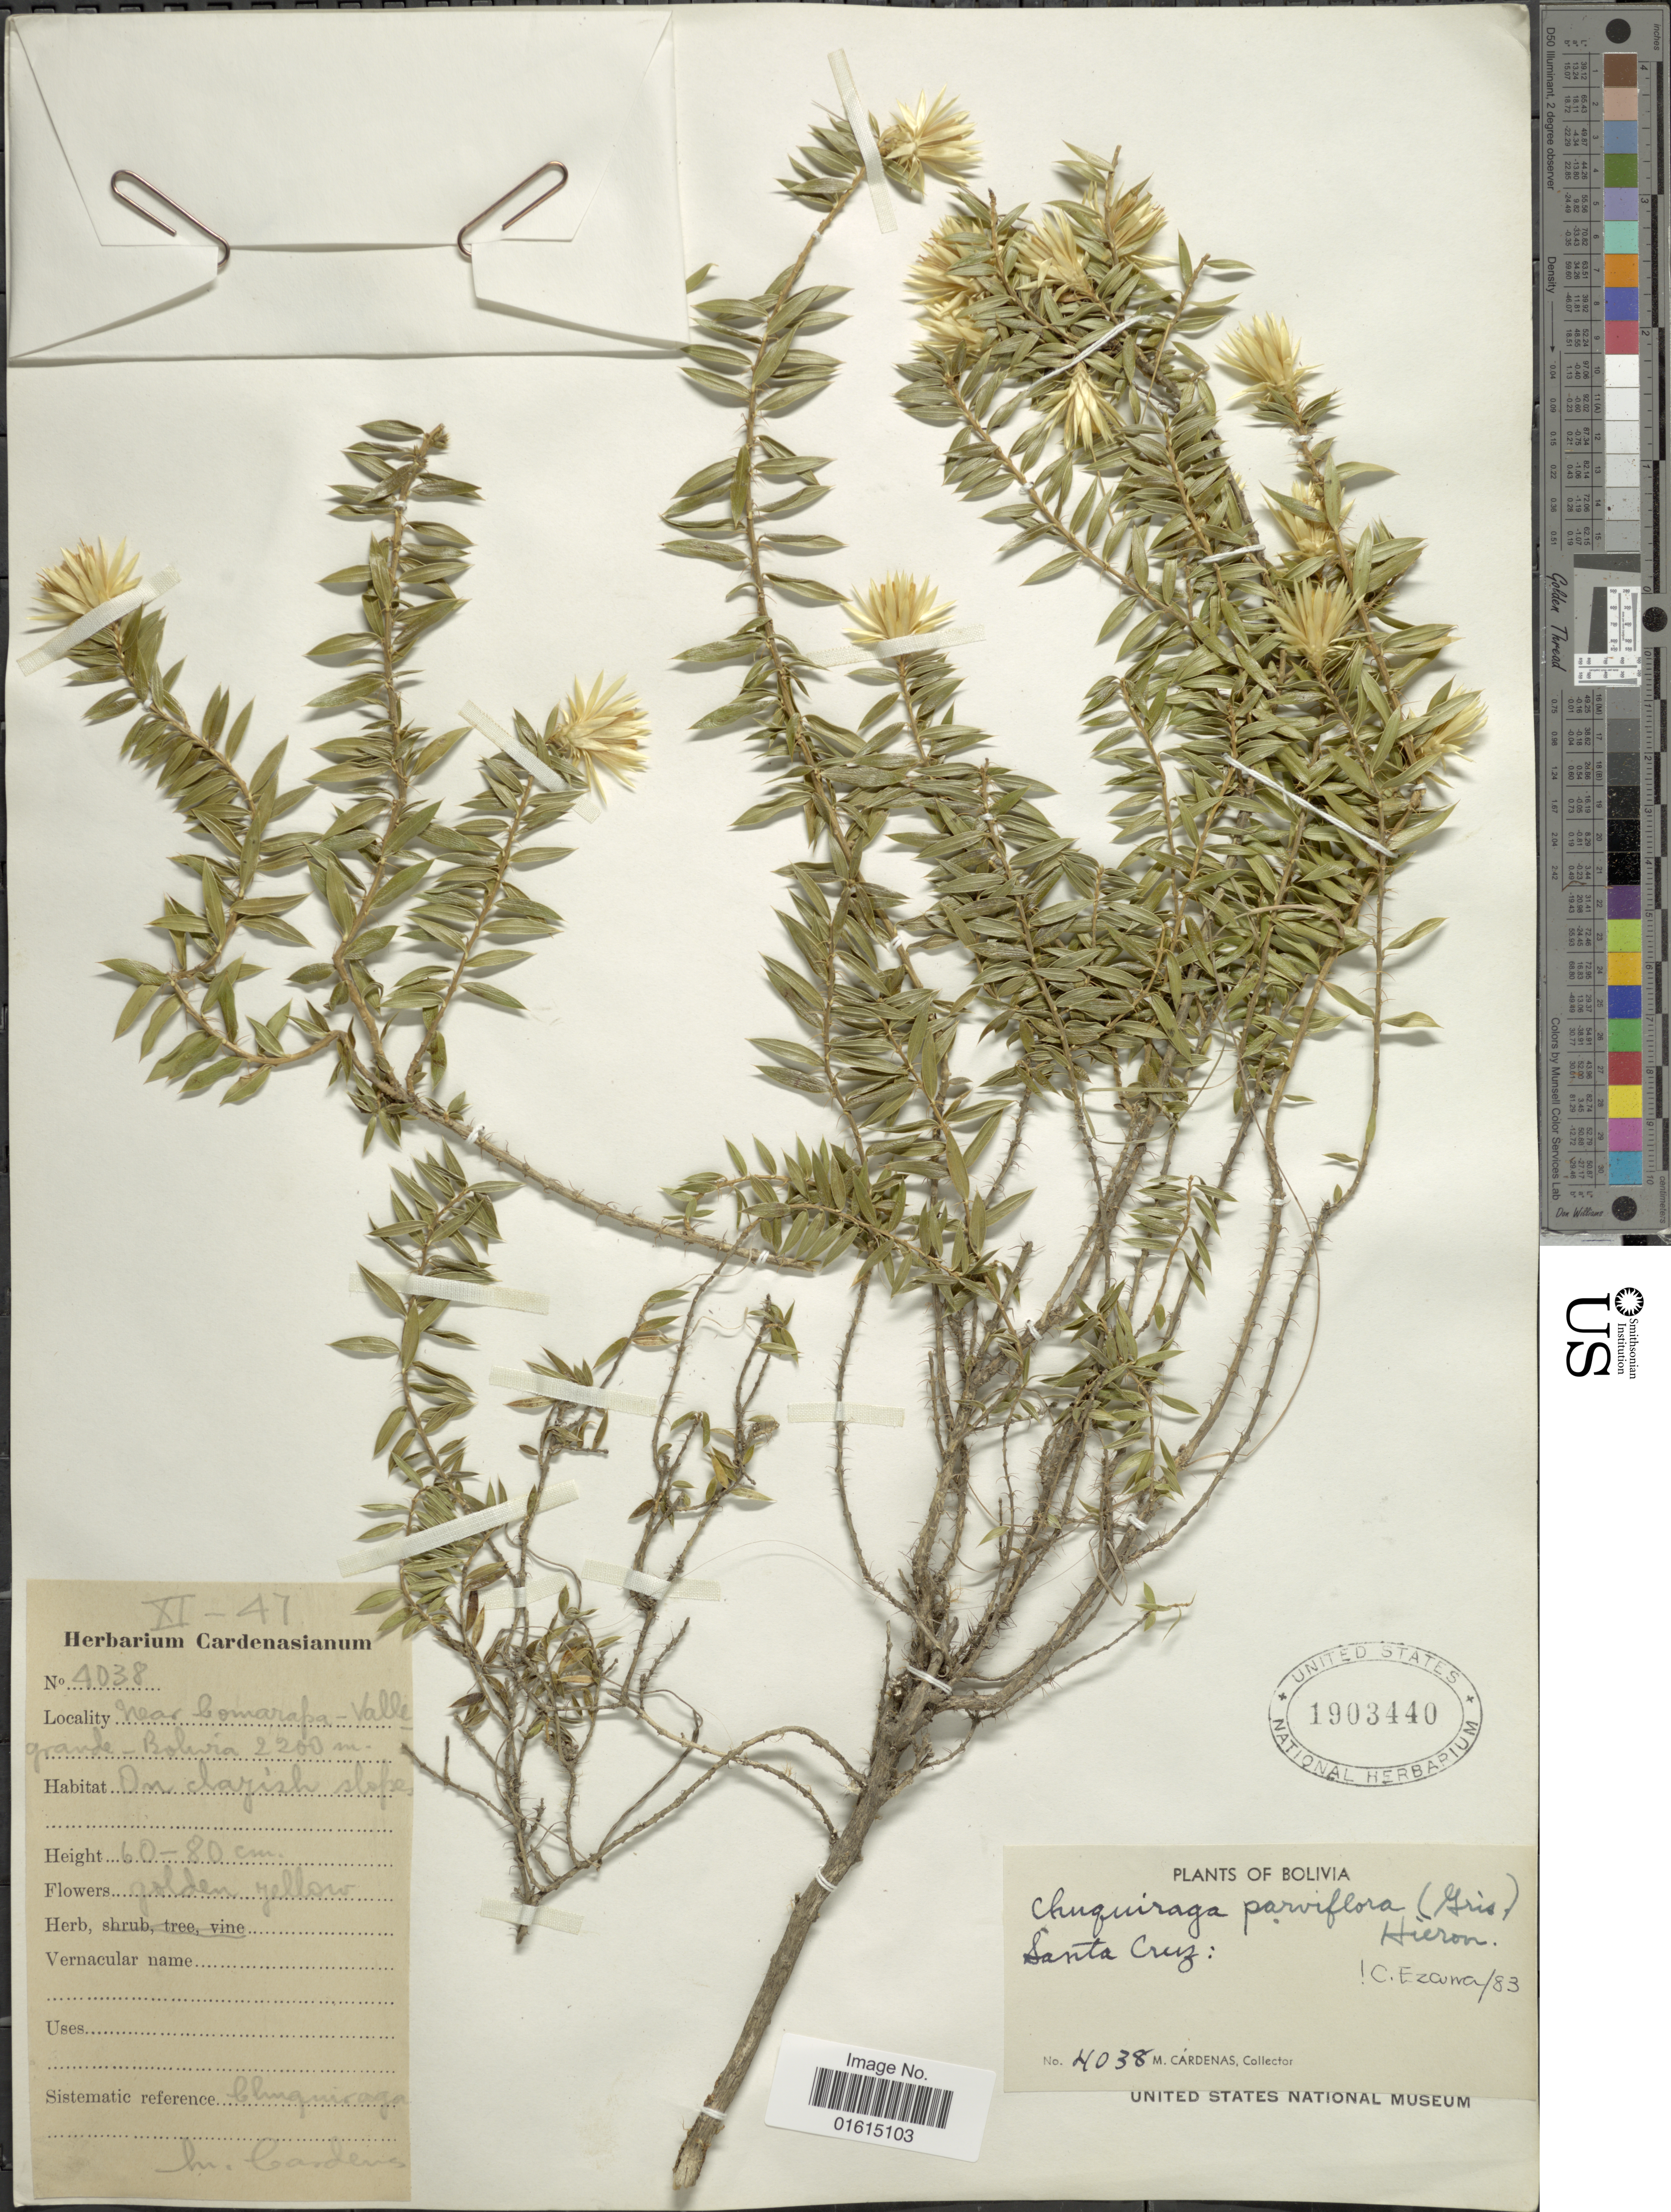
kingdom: Plantae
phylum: Tracheophyta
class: Magnoliopsida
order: Asterales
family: Asteraceae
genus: Chuquiraga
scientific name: Chuquiraga parviflora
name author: (Griseb.) Hieron.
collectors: M. Cárdenas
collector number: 4038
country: Bolivia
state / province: Santa Cruz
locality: Near Comarapa, Valle Grande, Santa Cruz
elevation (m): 2200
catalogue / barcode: US 1903440